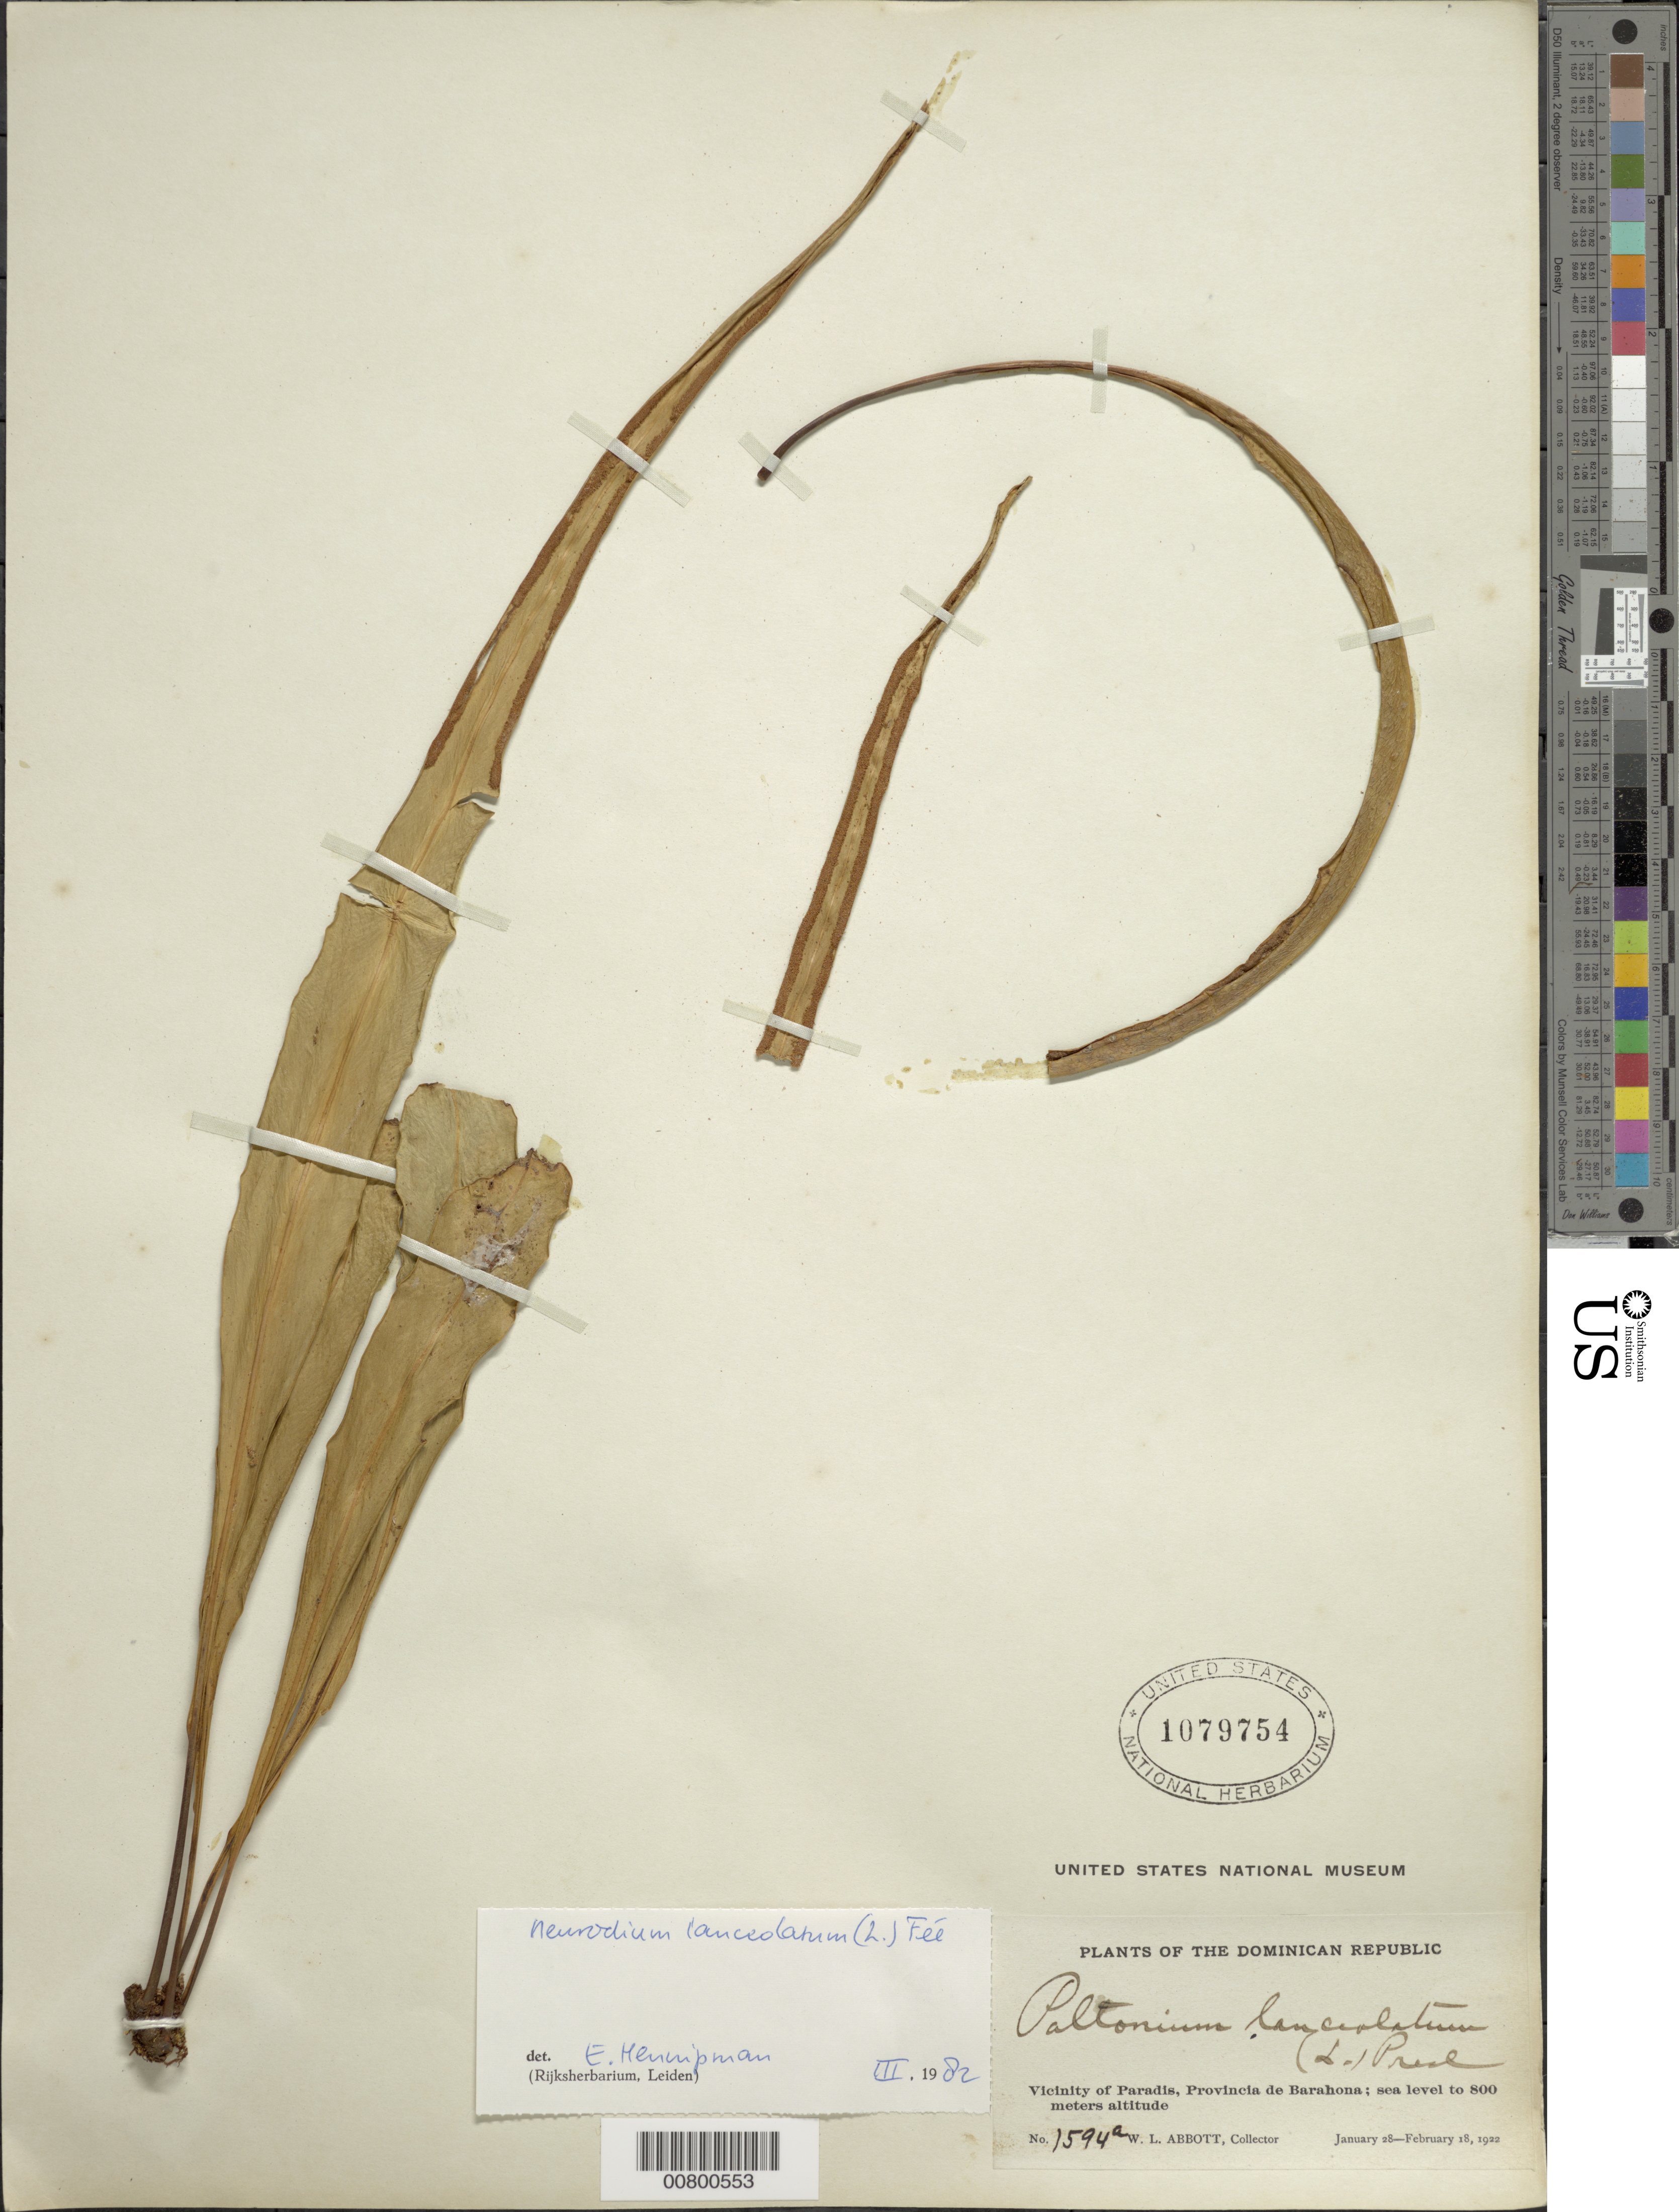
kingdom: Plantae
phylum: Tracheophyta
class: Polypodiopsida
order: Polypodiales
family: Polypodiaceae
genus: Pleopeltis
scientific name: Pleopeltis marginata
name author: A.R. Sm. & Tejero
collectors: W. L. Abbott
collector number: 1594a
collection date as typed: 28 Feb 1922 18 Feb 1922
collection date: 1922-02-18/1922-02-28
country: Dominican Republic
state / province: Barahona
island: Hispaniola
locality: Paradis vicinity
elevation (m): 0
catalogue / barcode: US 1079754